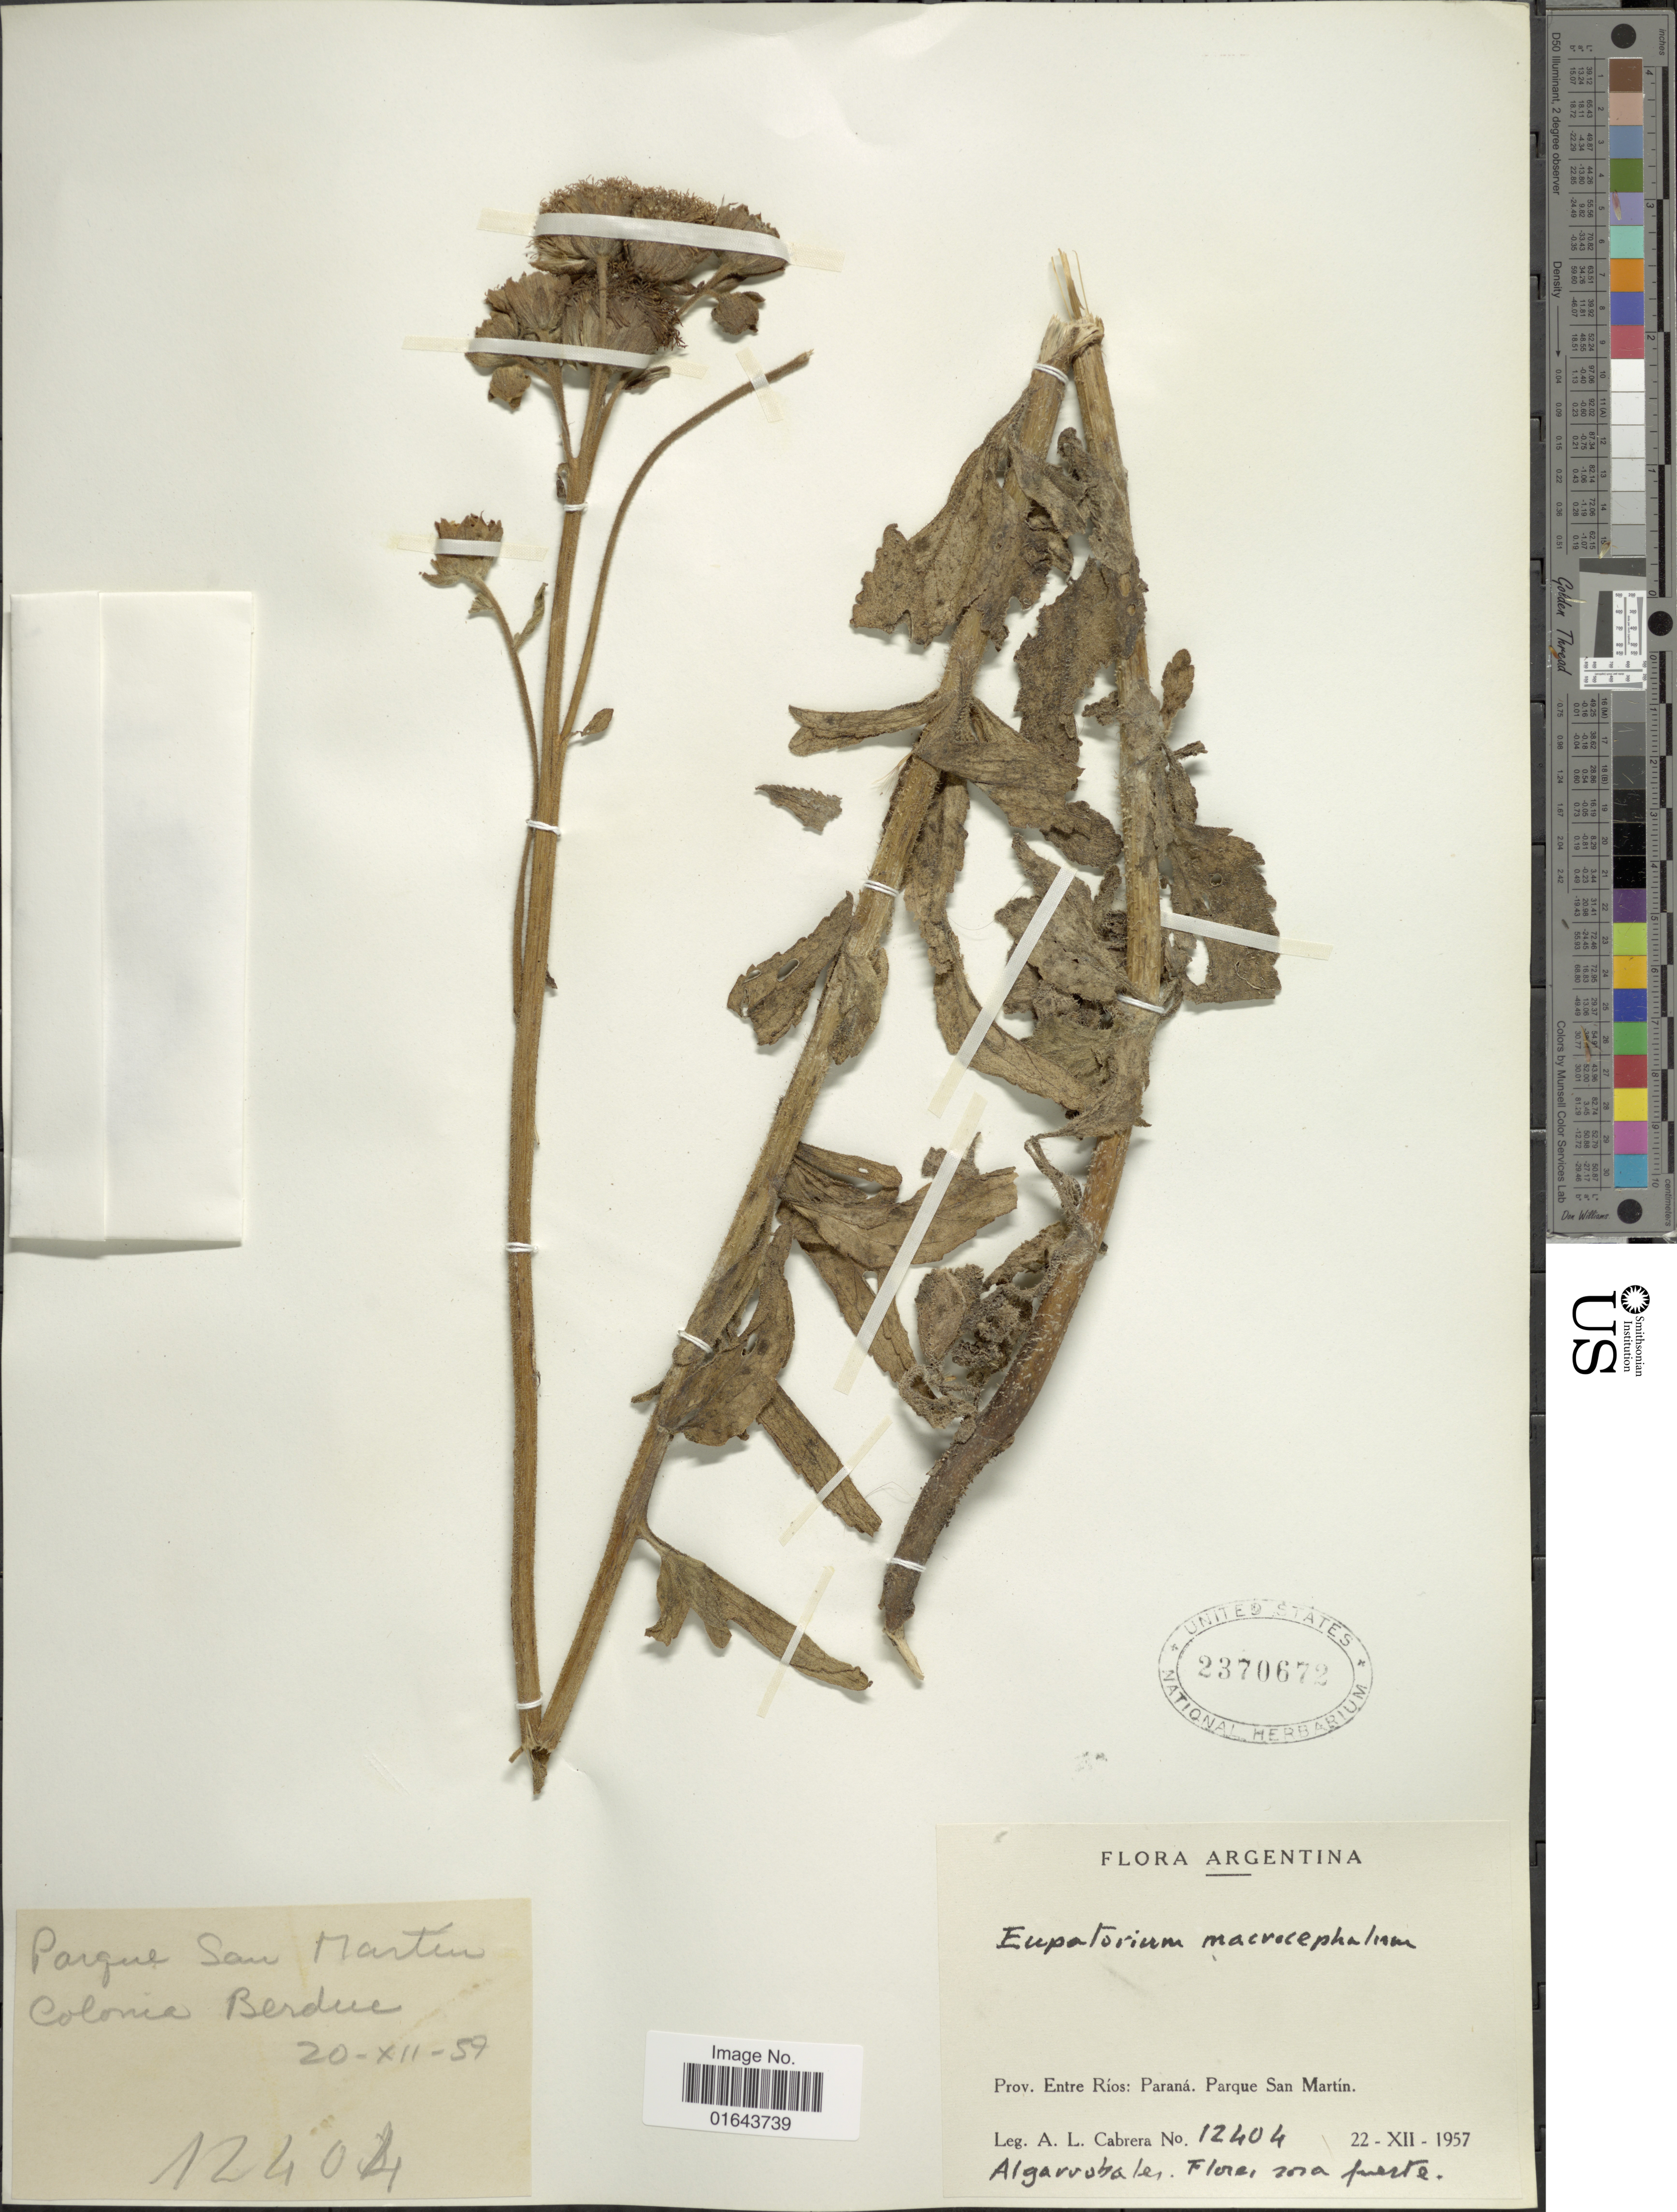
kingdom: Plantae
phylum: Tracheophyta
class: Magnoliopsida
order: Asterales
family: Asteraceae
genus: Campuloclinium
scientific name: Campuloclinium macrocephalum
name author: (Less.) DC.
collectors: A. L. Cabrera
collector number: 12404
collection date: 1957-12-22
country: Argentina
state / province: Entre Rios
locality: Prov. Entre Ríos: Paraná. Parque San Martín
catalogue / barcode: US 2370672